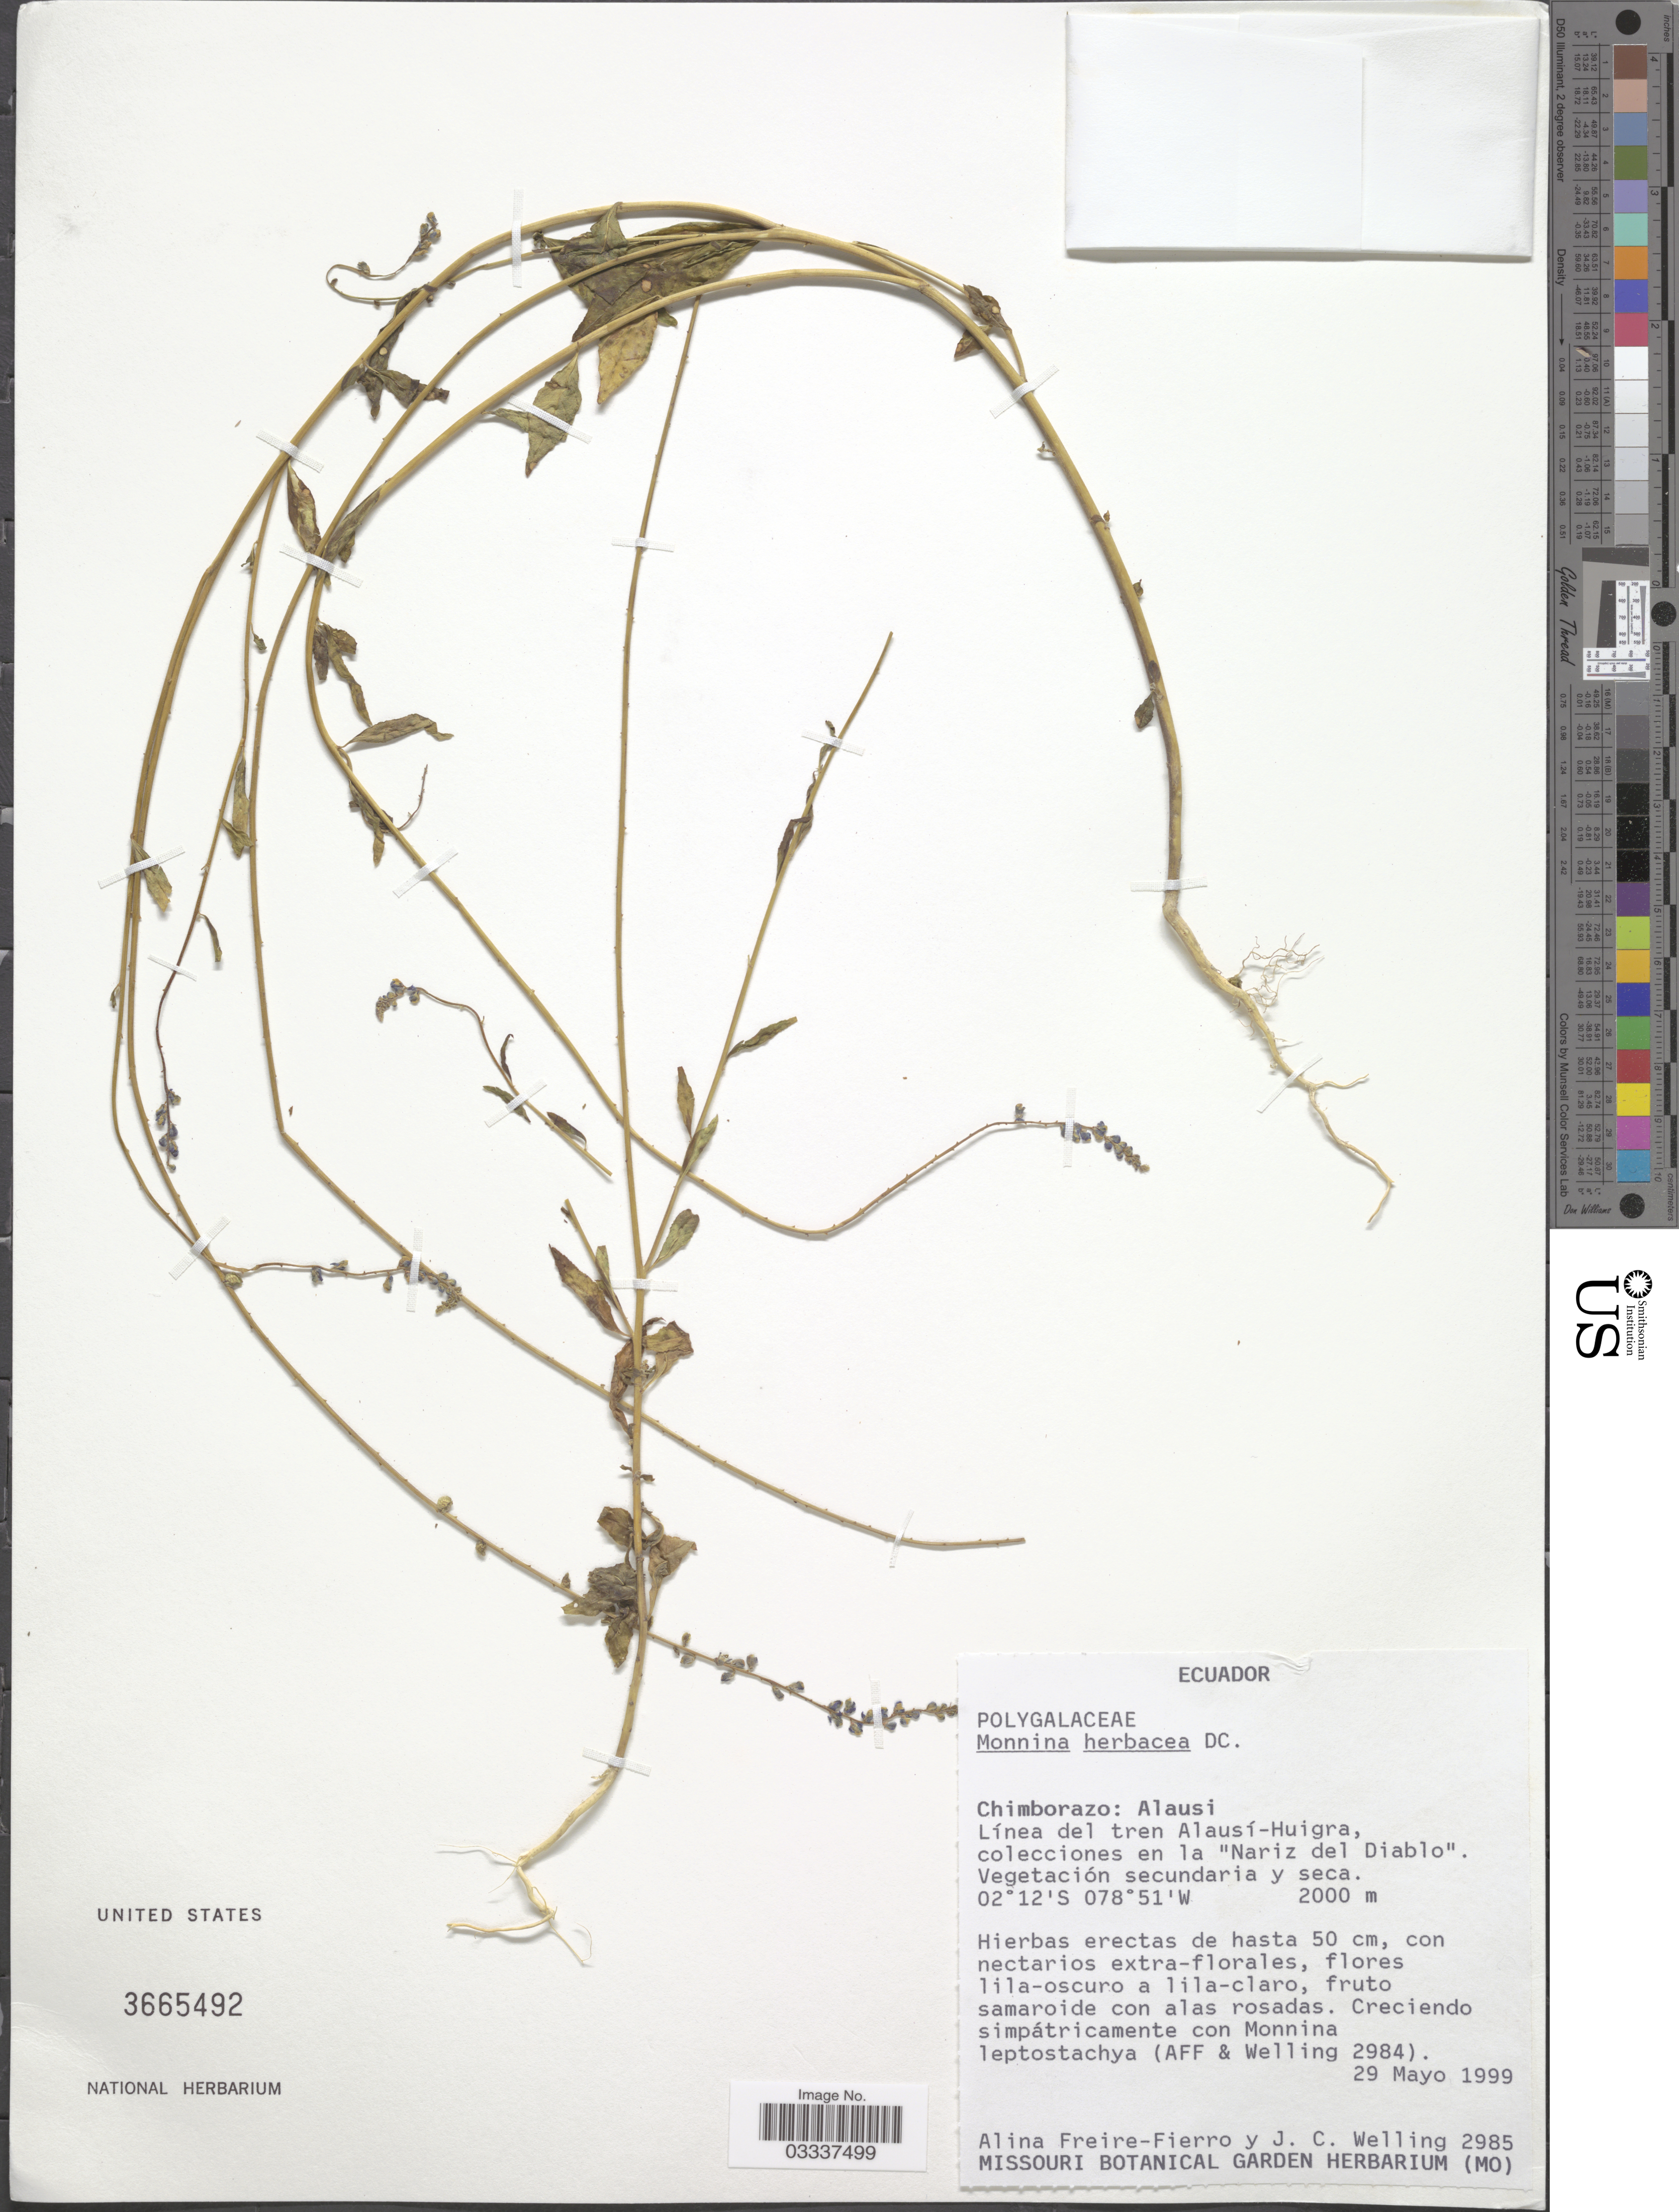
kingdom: Plantae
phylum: Tracheophyta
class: Magnoliopsida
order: Fabales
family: Polygalaceae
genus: Monnina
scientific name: Monnina herbacea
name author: DC.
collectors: A. Freire-Fierro & J. Welling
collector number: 2985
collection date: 1999-05-29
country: Ecuador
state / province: Chimborazo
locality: Alausi, Línea del tren Alausí-Huigra, colecciones en la "Nariz del Diablo".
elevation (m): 2000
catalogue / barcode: US 3665492